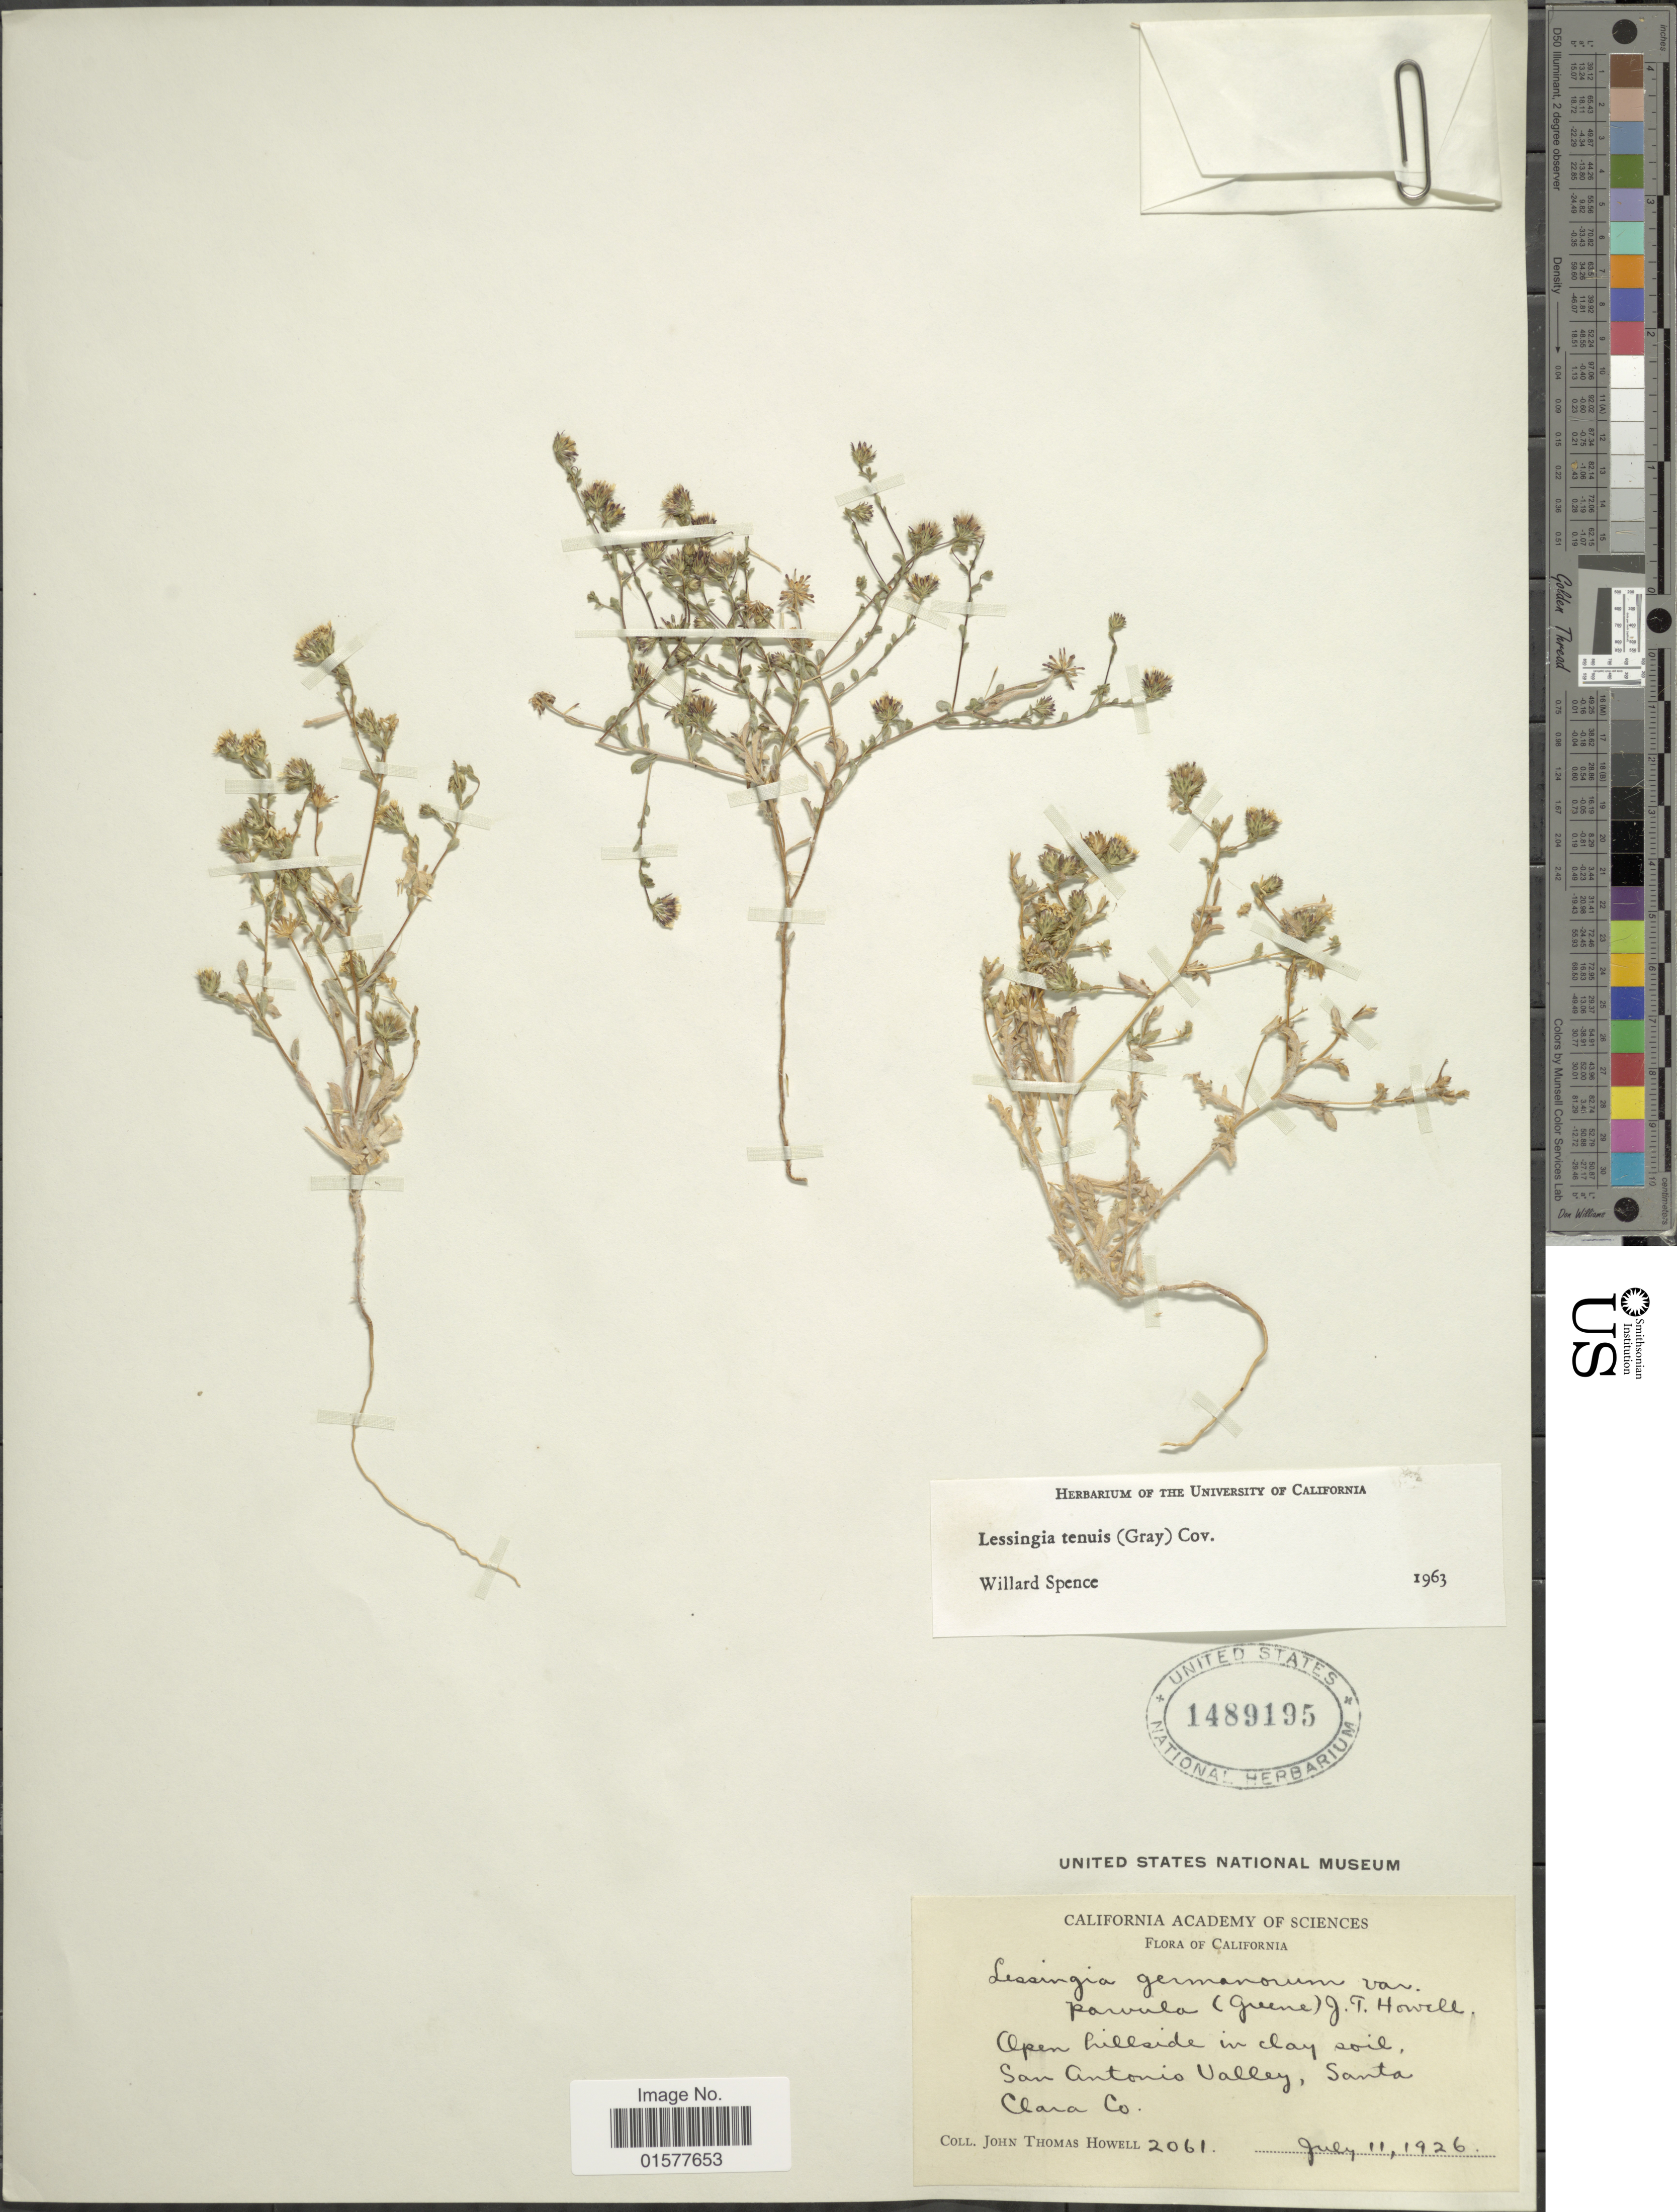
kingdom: Plantae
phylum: Tracheophyta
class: Magnoliopsida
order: Asterales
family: Asteraceae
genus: Lessingia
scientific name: Lessingia tenuis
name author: (A. Gray) Coville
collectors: J. T. Howell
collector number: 2061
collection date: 1926-07-11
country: United States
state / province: California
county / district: Santa Clara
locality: Open hillside in clay soil, San Antonio Valley, Santa Clara Co.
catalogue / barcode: US 1489195